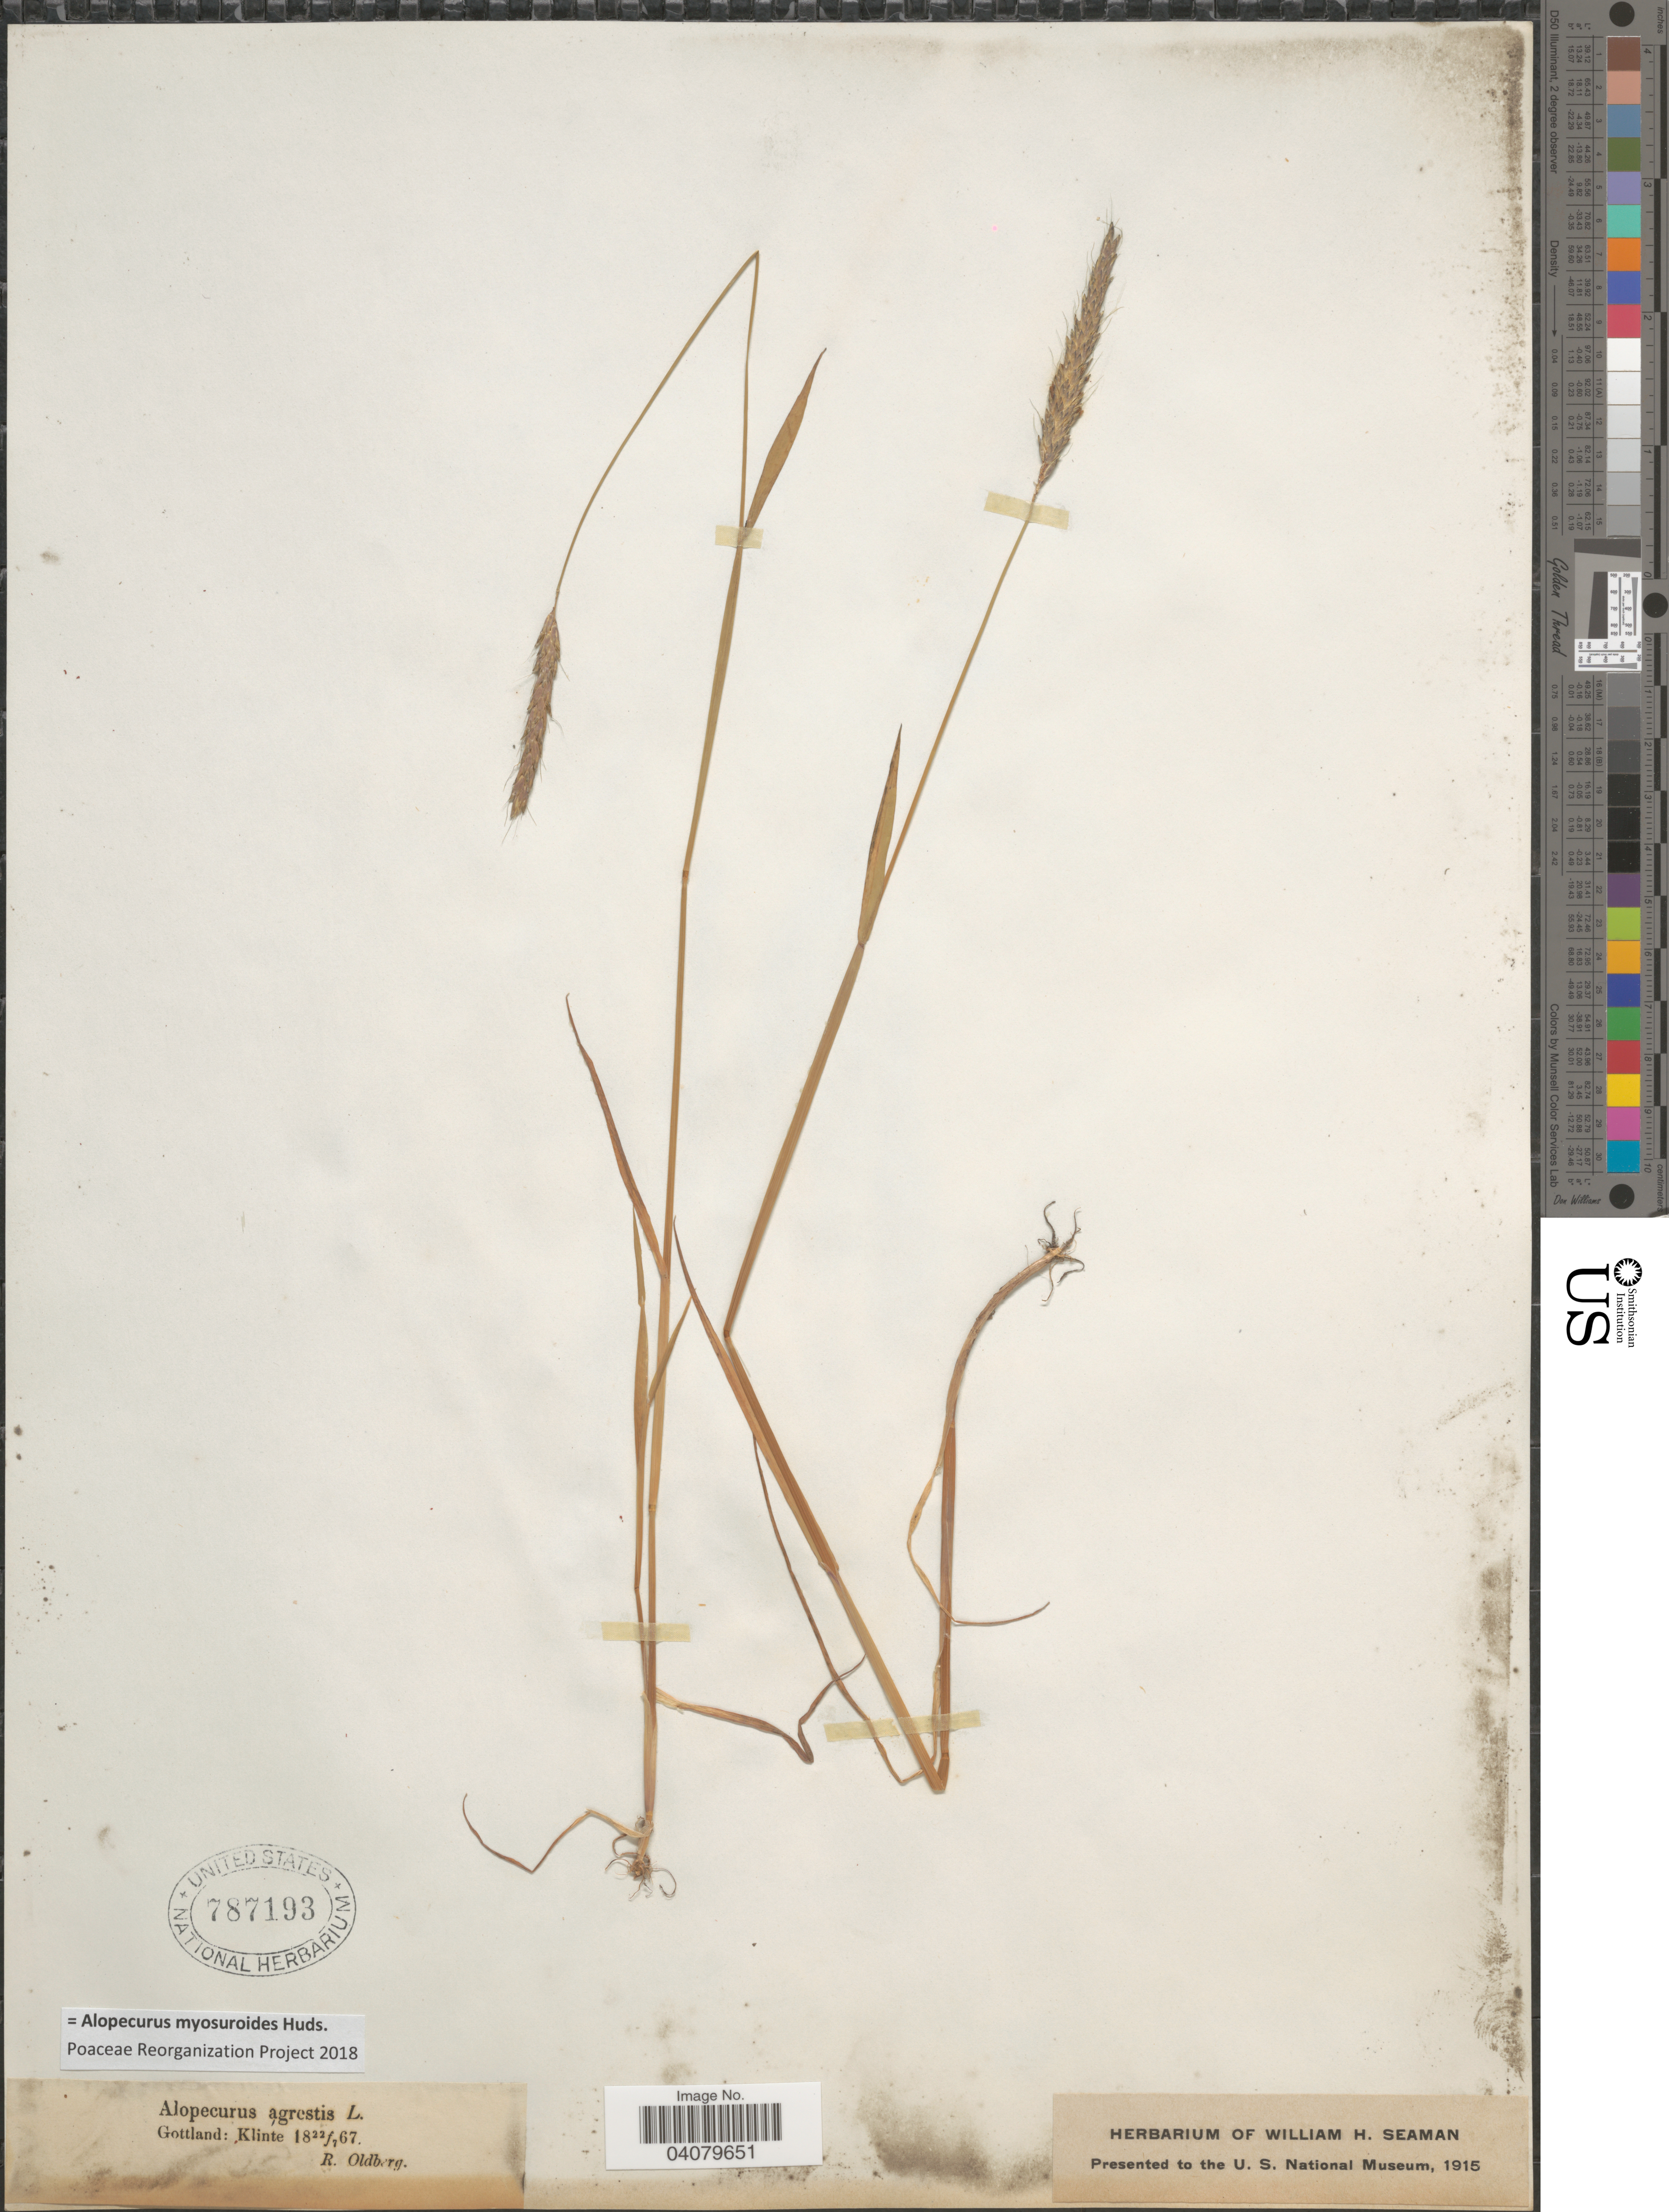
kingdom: Plantae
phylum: Tracheophyta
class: Liliopsida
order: Poales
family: Poaceae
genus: Alopecurus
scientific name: Alopecurus myosuroides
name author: Huds.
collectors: R. Oldberg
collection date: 1867-07-22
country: Sweden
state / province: Gotland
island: Gotland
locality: Gottland: Klinte.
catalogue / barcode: US 787193